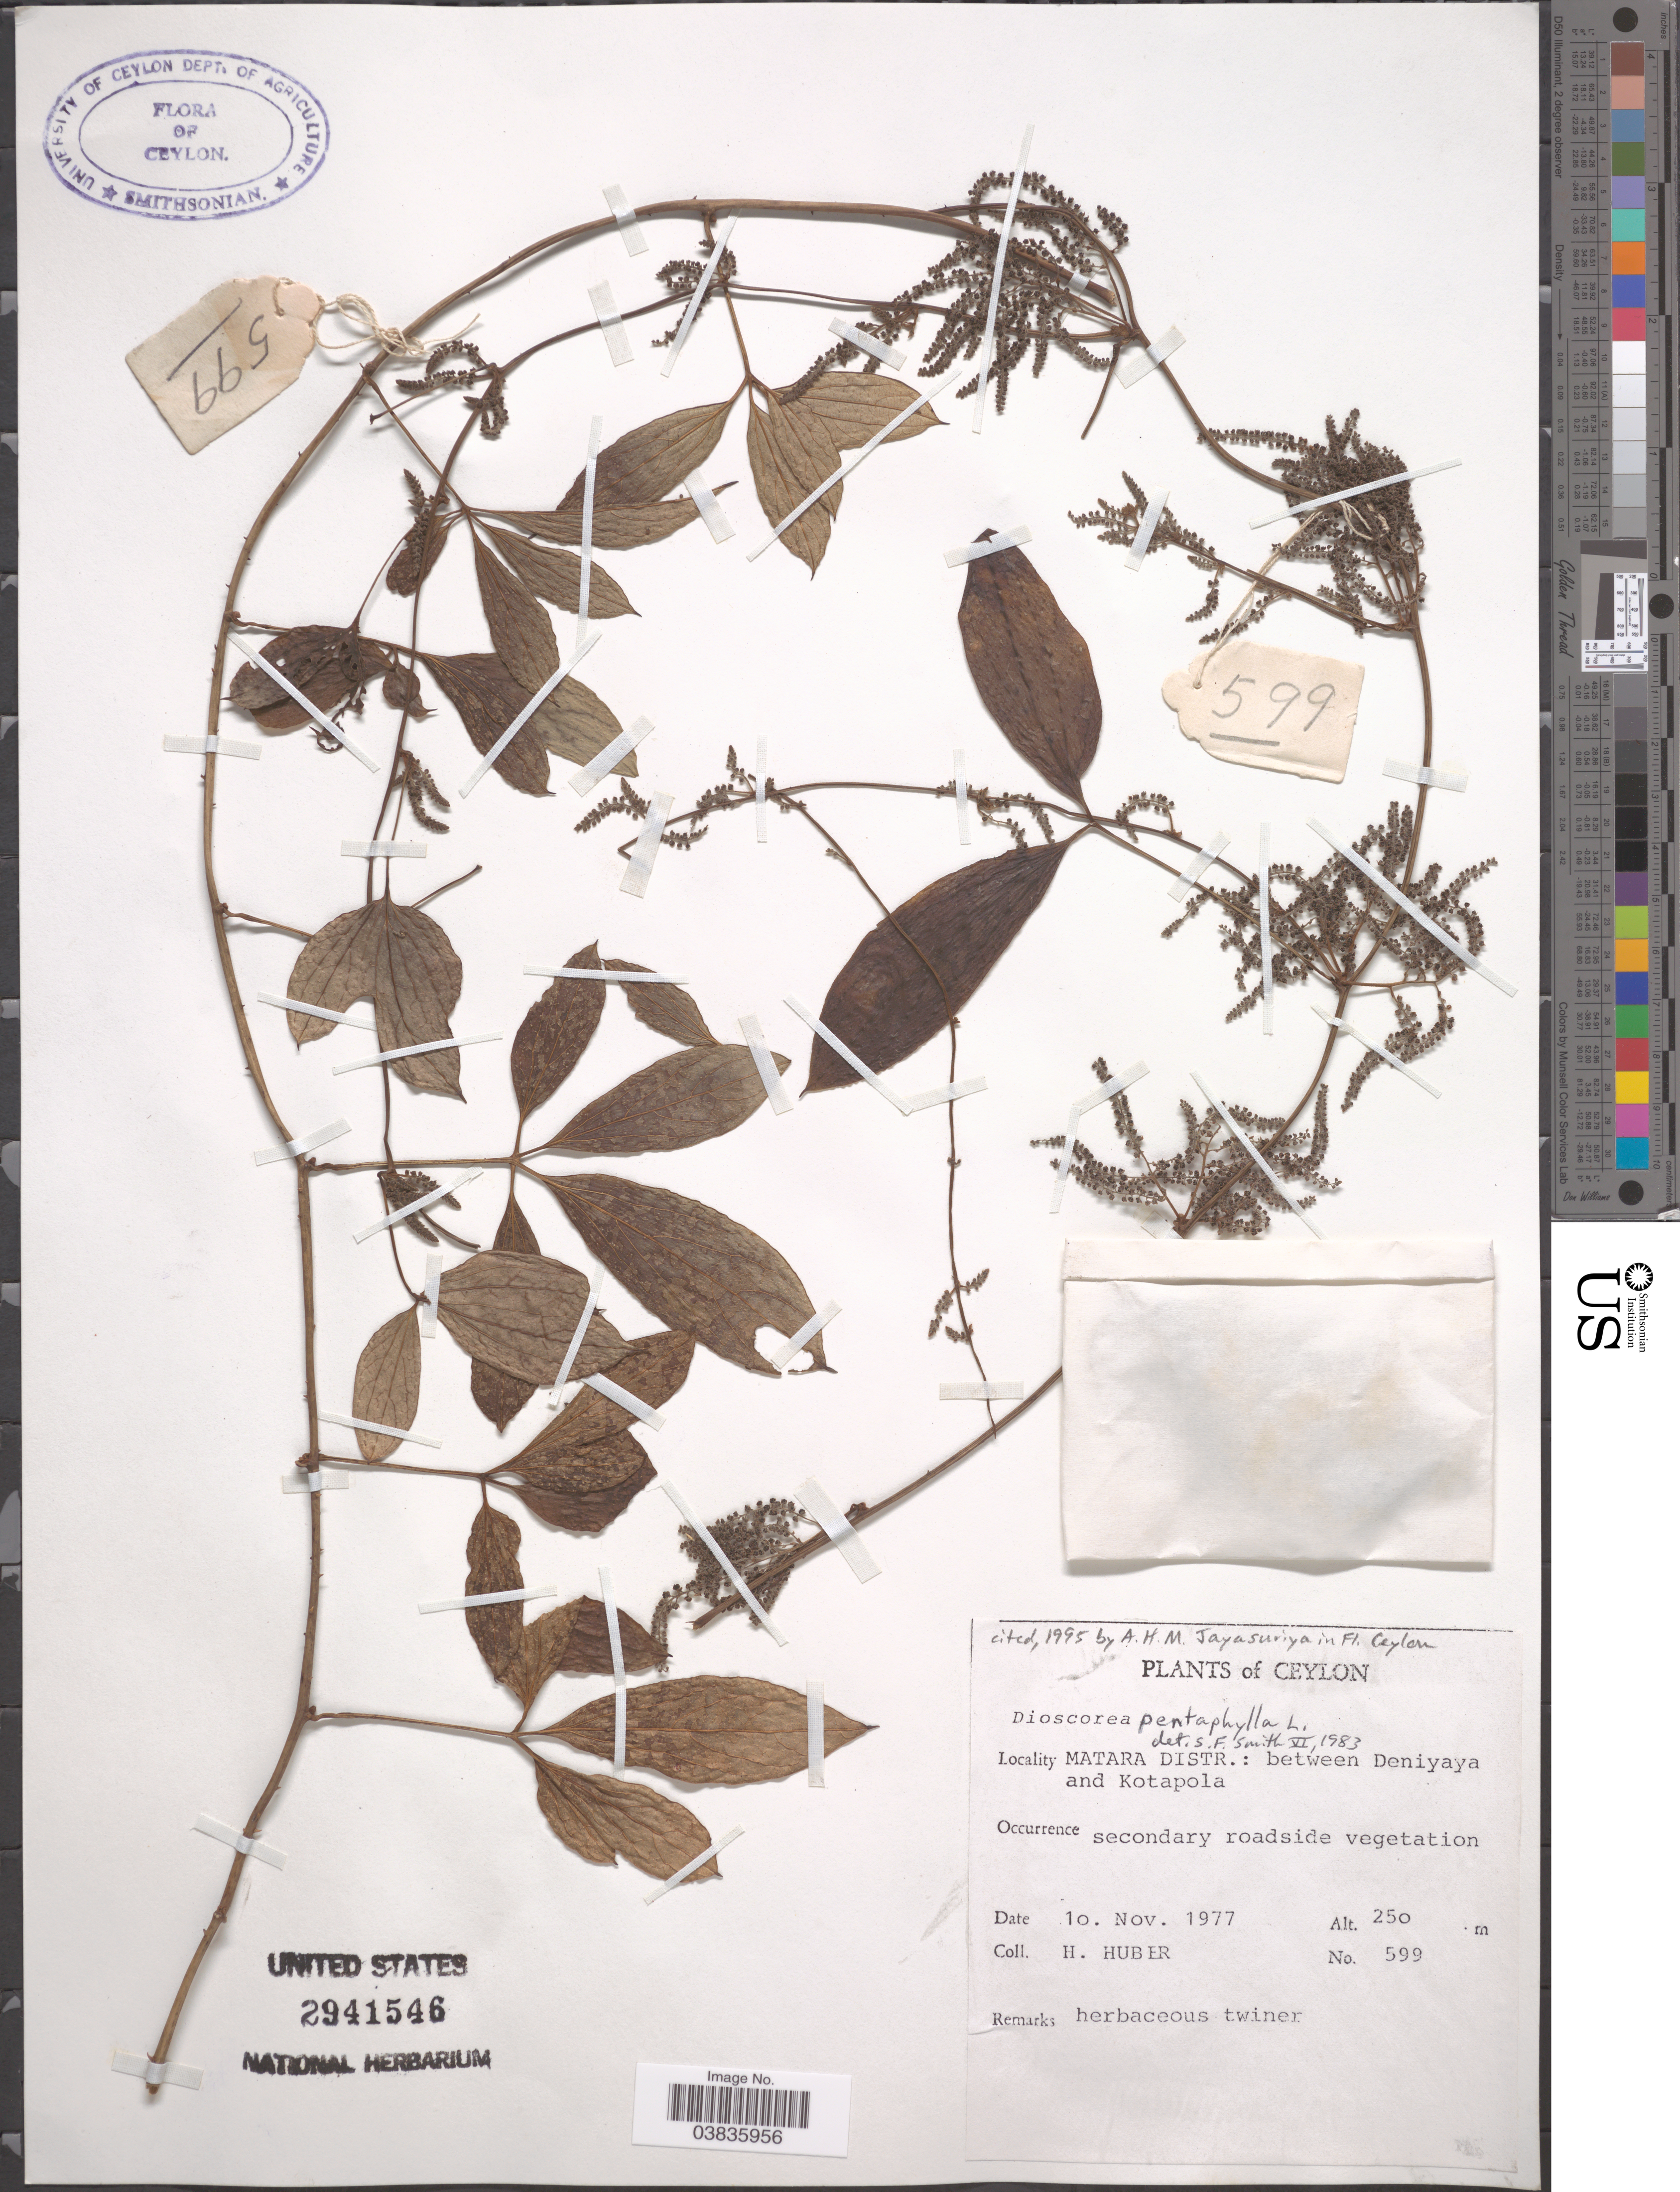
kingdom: Plantae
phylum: Tracheophyta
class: Liliopsida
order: Dioscoreales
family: Dioscoreaceae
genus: Dioscorea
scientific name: Dioscorea pentaphylla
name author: L.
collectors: H. Huber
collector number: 599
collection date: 1977-11-10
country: Sri Lanka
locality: Ceylon. Matara Distr.: beween Deniyaya and Kotapola.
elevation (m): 250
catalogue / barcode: US 2941546